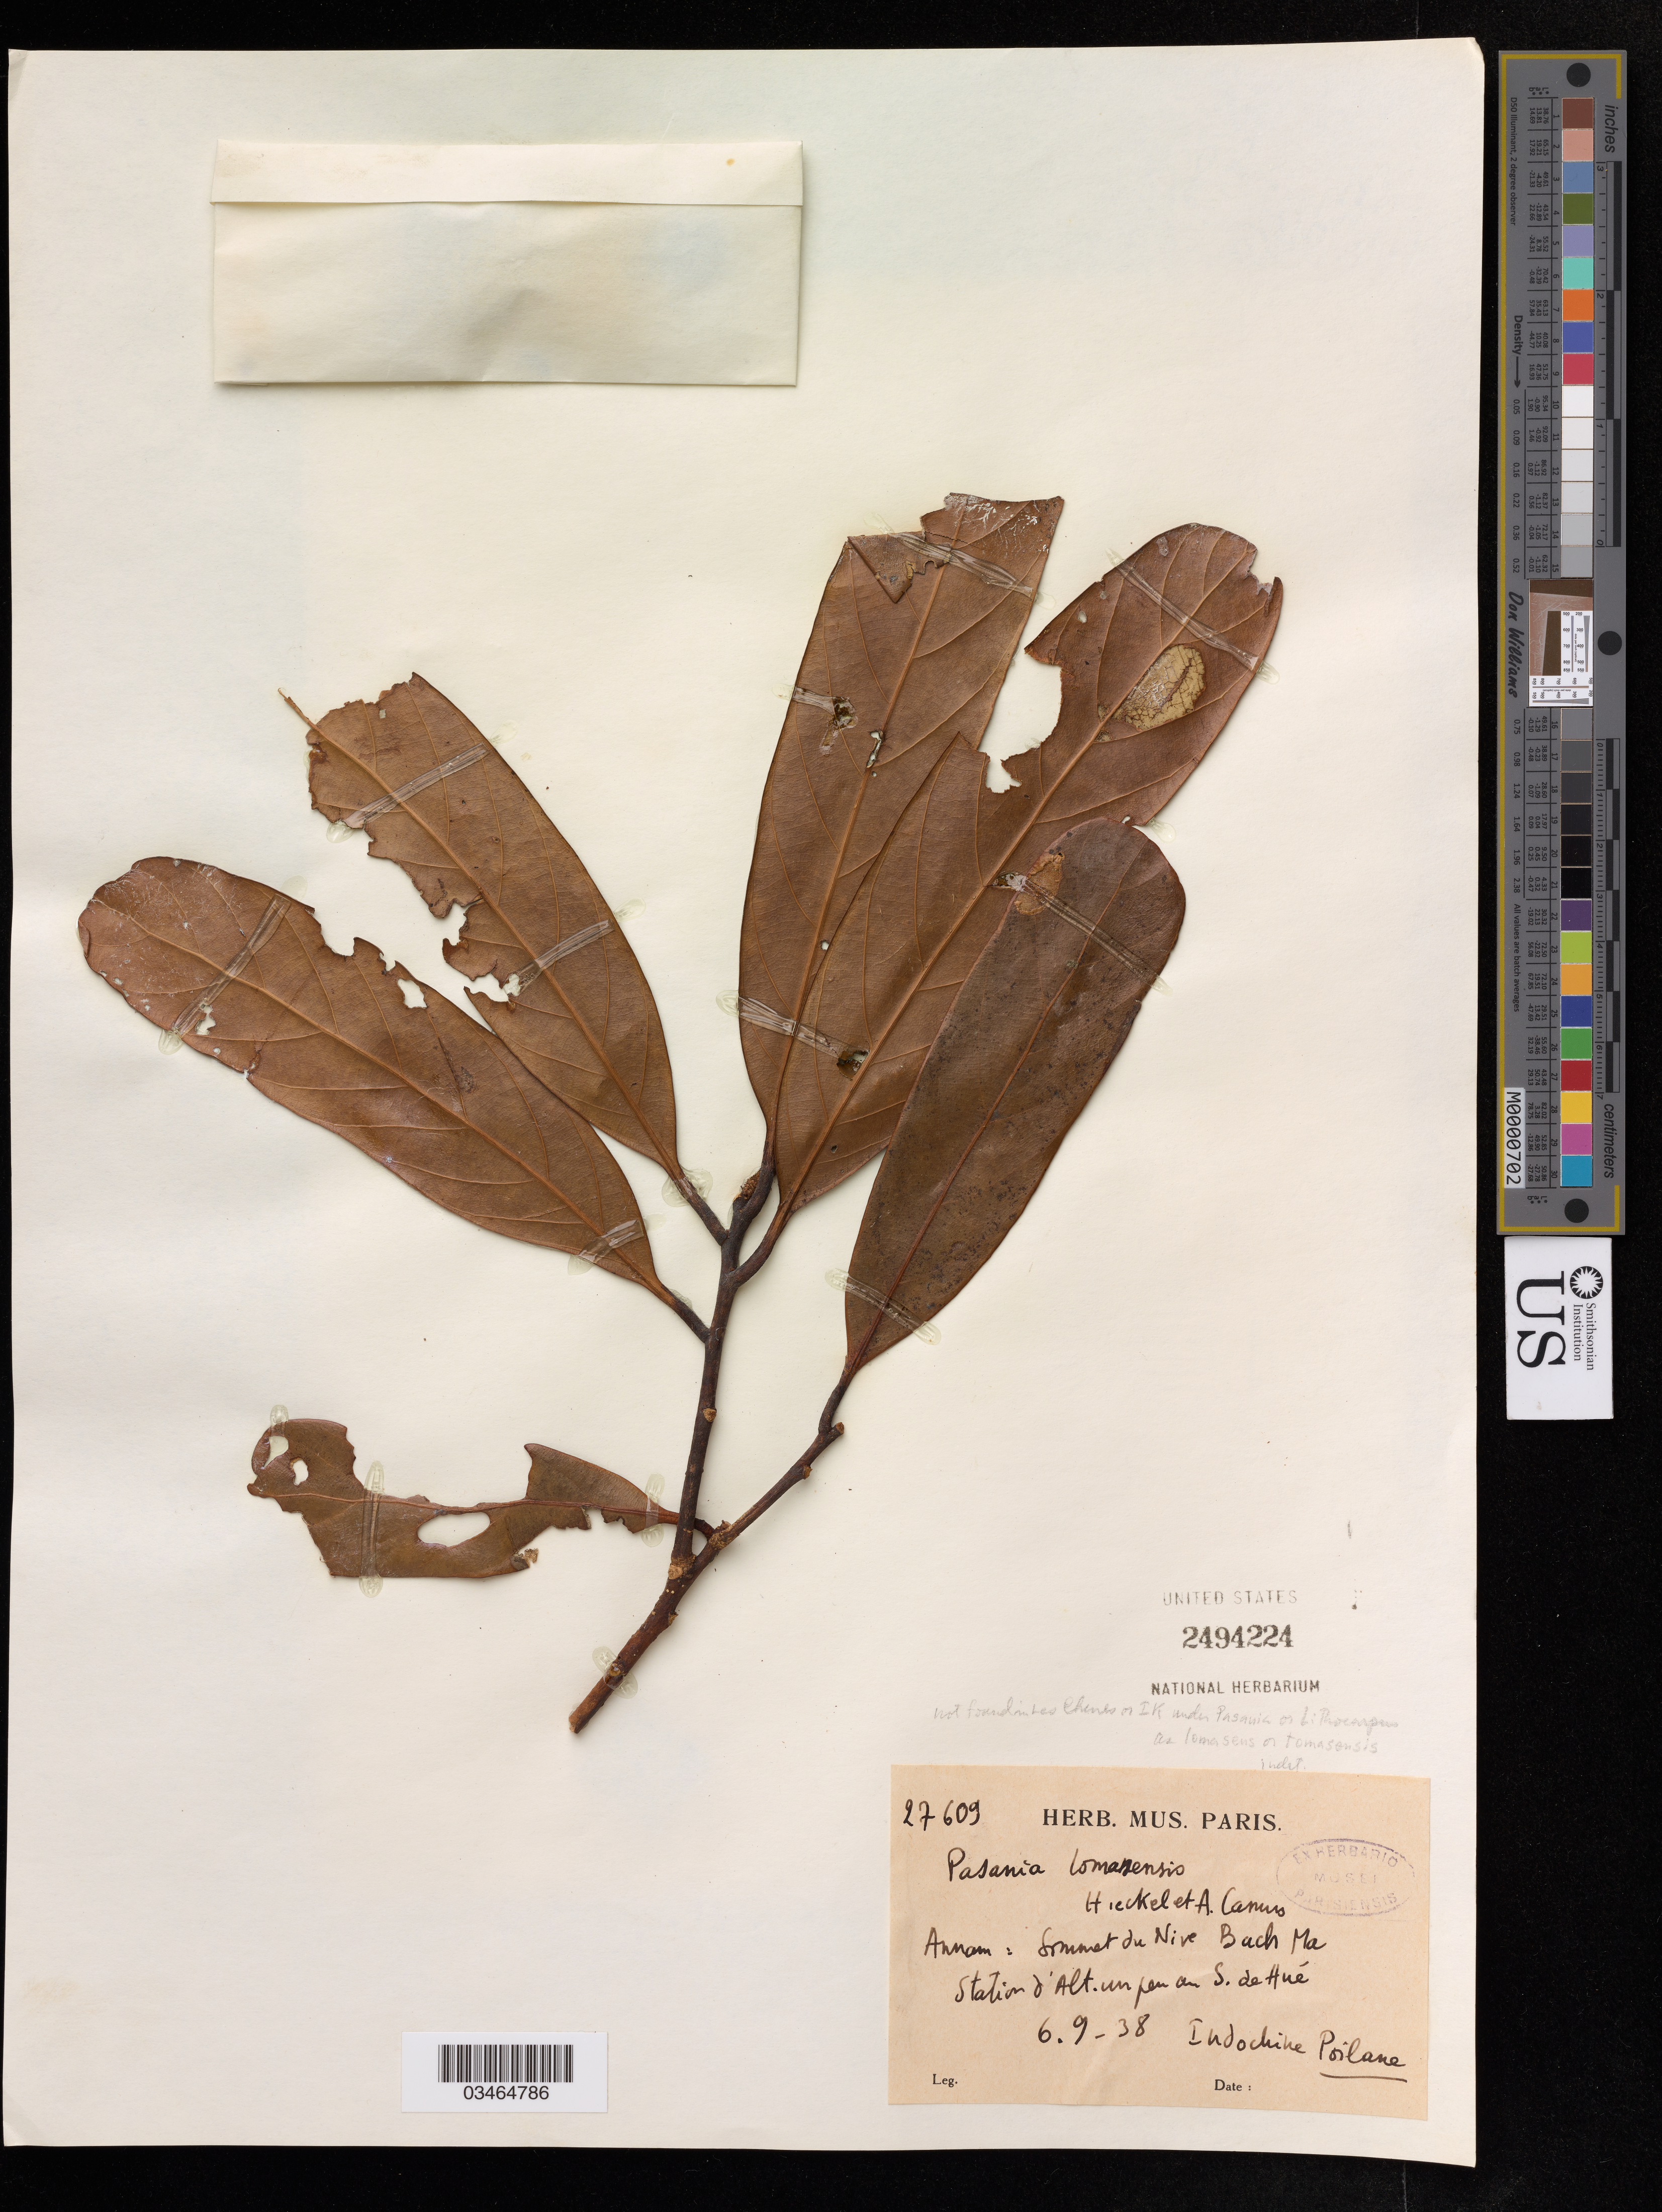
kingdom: Plantae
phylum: Tracheophyta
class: Magnoliopsida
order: Fagales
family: Fagaceae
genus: Lithocarpus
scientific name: Lithocarpus touranensis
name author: (Hickel & A. Camus) A. Camus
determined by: Strong, Mark T., (BOT), Smithsonian Institution - National Museum of Natural History (UNITED STATES)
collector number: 26609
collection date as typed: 6 Sep38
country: Vietnam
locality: Annam: Sommet du Nive Bach Ma Station d'Alt. un peu an* S. de Hué.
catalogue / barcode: US 2494224